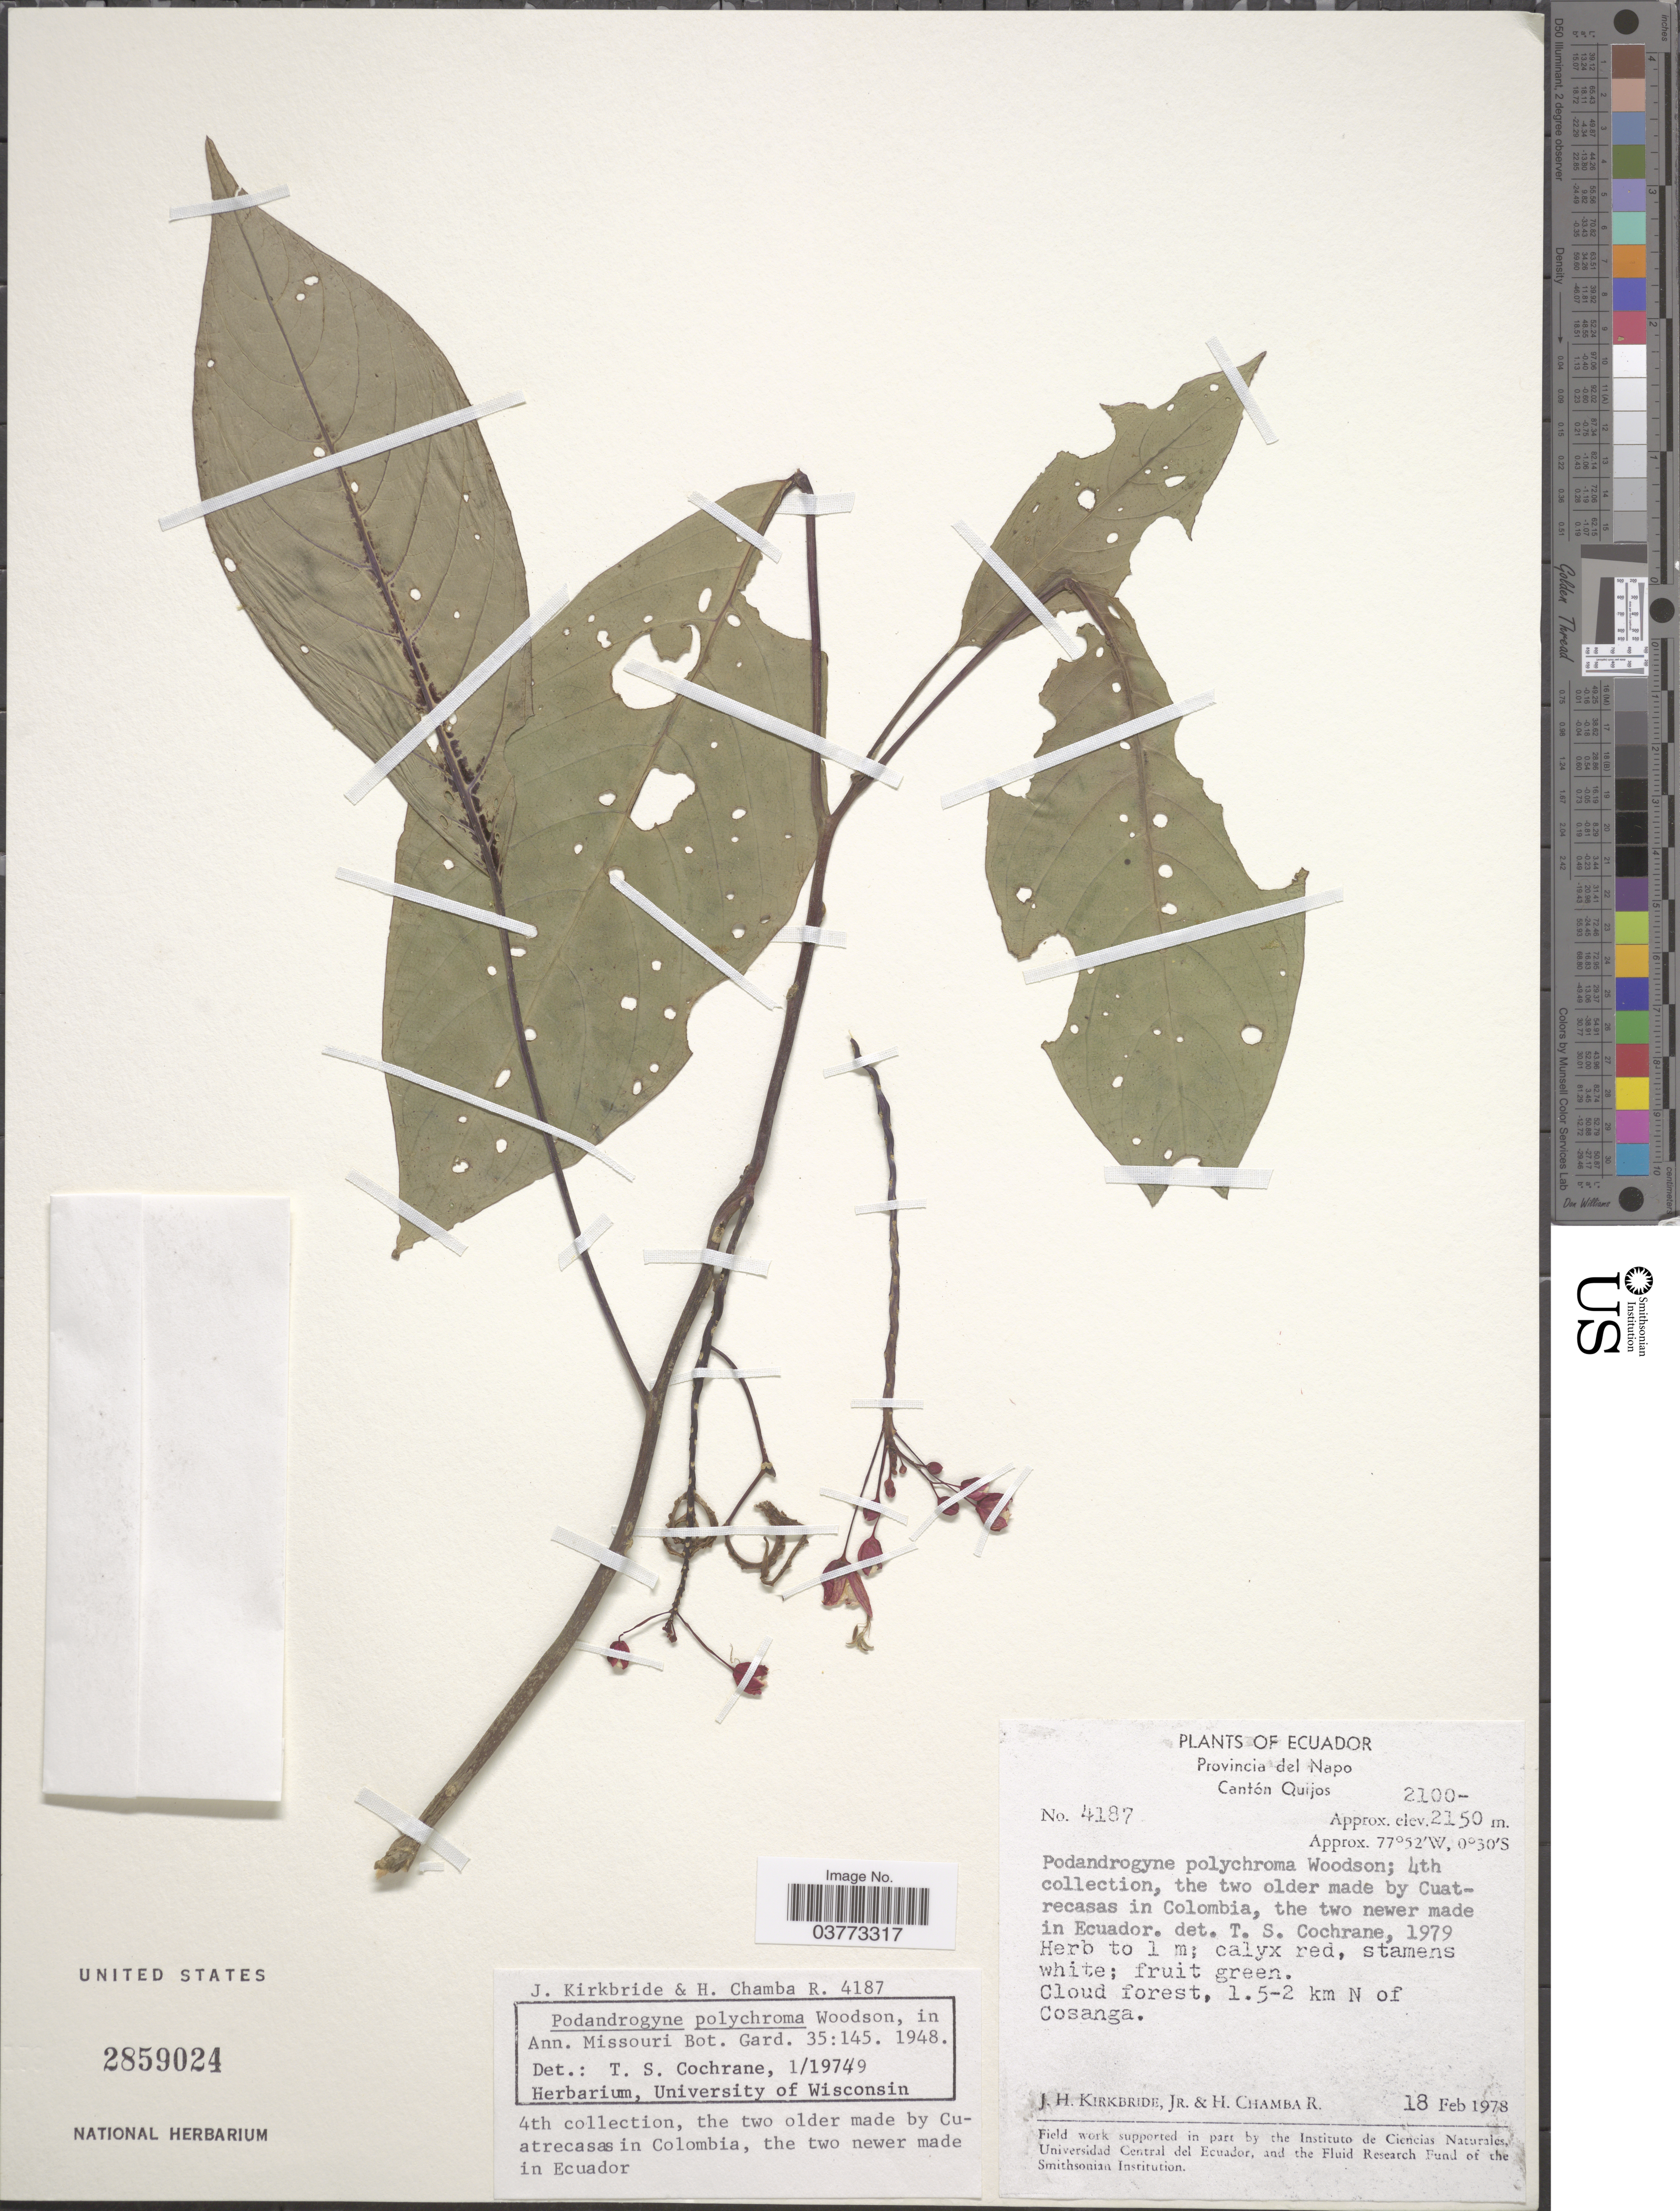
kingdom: Plantae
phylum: Tracheophyta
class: Magnoliopsida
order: Brassicales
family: Cleomaceae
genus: Podandrogyne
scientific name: Podandrogyne polychroma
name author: Woodson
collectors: J. H. Kirkbride & H. Chamba R.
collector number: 4187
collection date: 1978-02-18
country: Ecuador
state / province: Napo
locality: Cantón Quijos.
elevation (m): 2100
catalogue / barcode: US 2859024